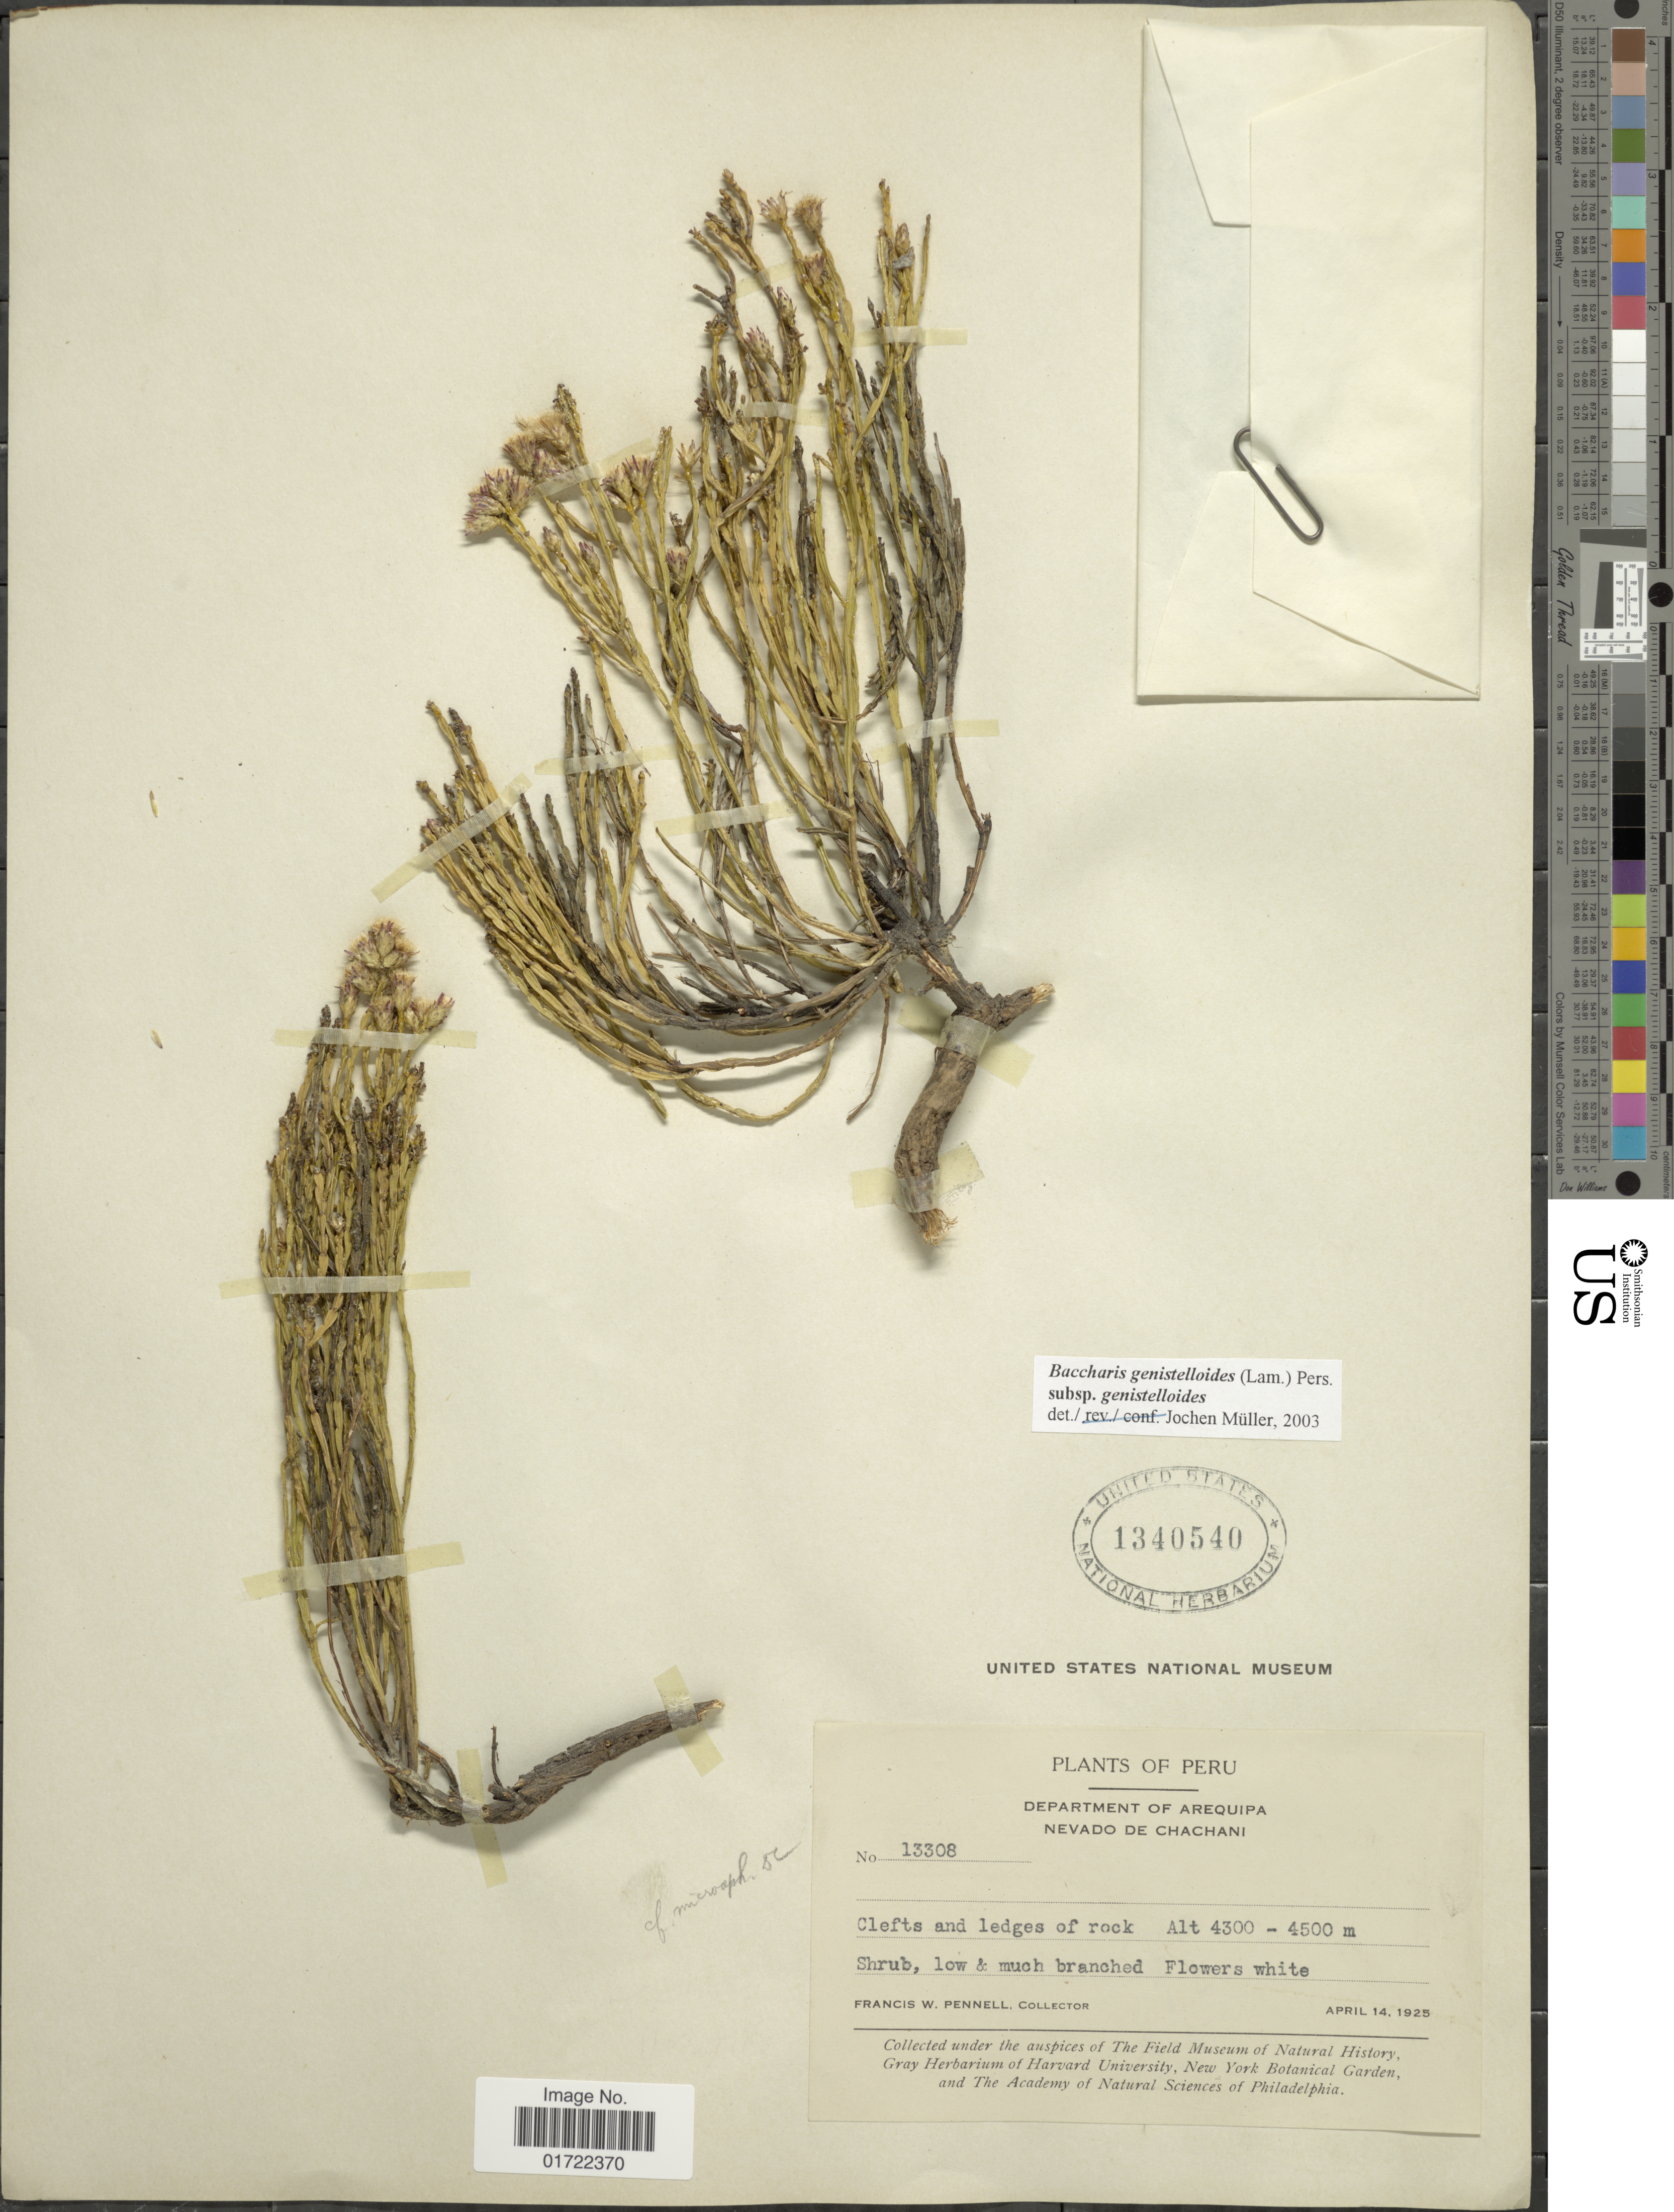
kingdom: Plantae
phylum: Tracheophyta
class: Magnoliopsida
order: Asterales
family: Asteraceae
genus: Baccharis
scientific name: Baccharis genistelloides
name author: (Lam.) Pers.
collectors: F. W. Pennell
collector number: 13308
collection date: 1925-04-14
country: Peru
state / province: Arequipa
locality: Nevado de Chachani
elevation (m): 4300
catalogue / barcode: US 1340540